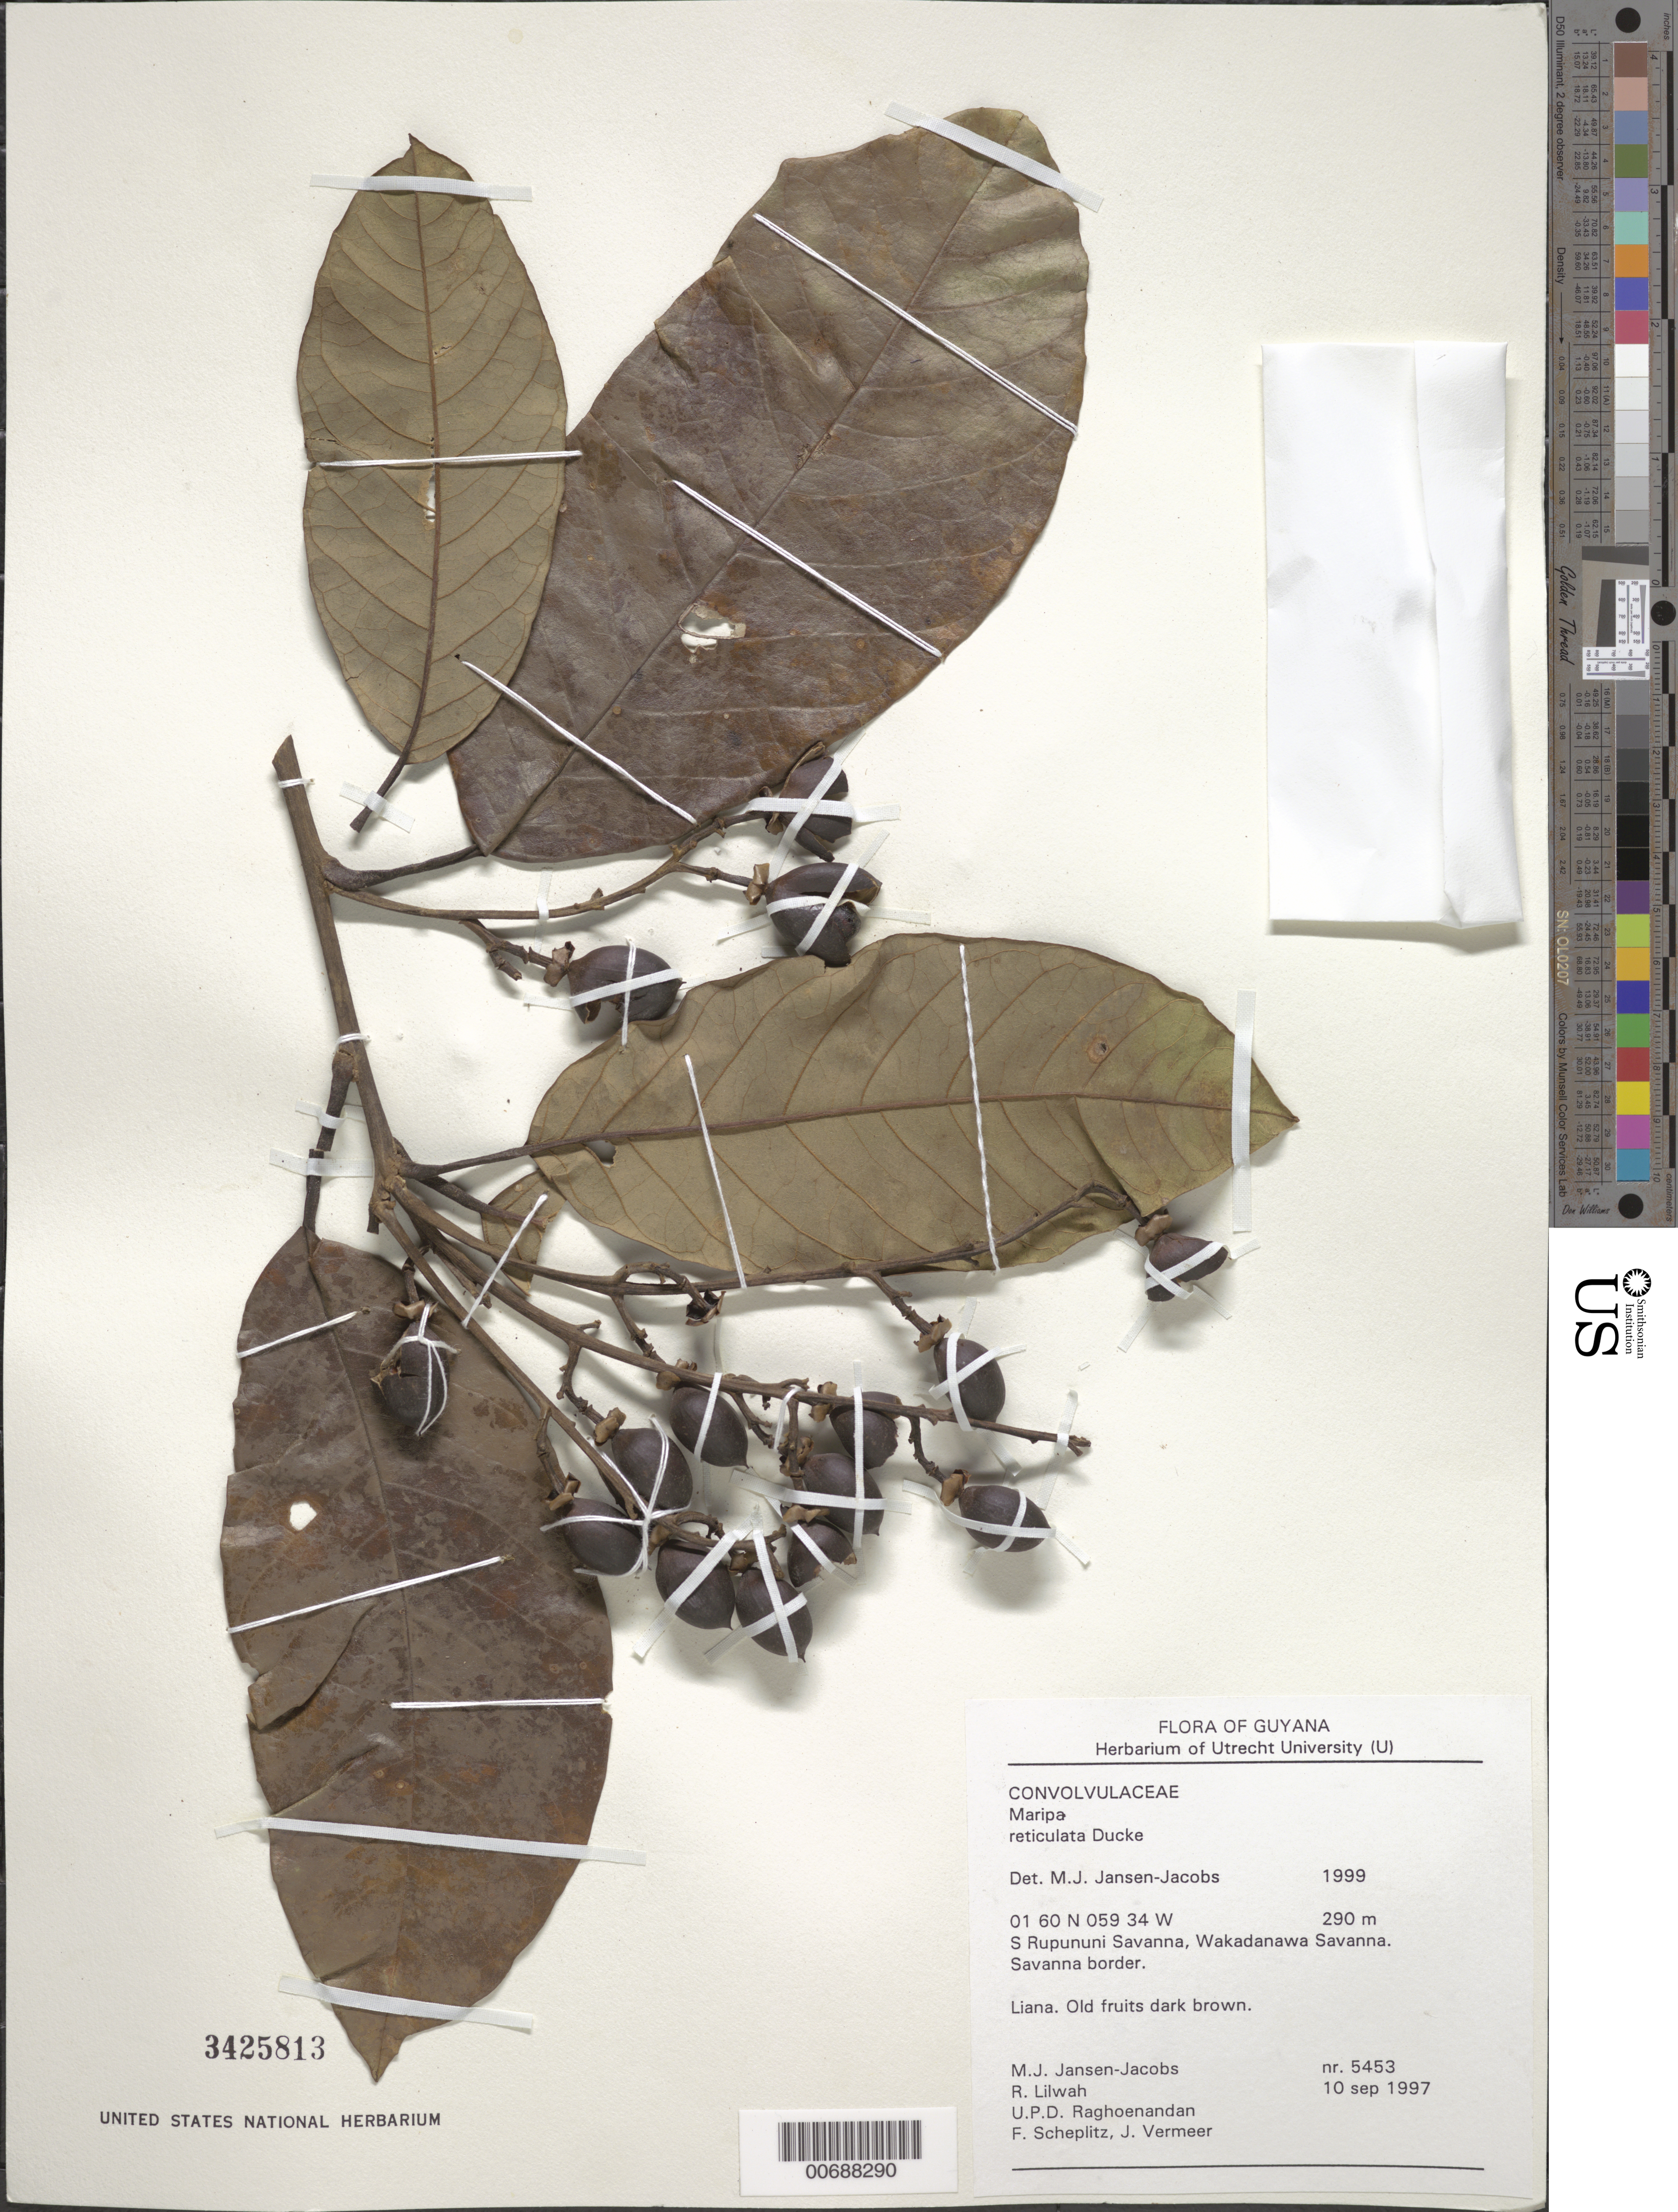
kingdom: Plantae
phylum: Tracheophyta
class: Magnoliopsida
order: Solanales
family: Convolvulaceae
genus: Maripa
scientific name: Maripa reticulata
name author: Ducke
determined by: Jansen-Jacobs, M. J., (U), Nationaal Herbarium Nederland, Utrecht University branch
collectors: M. J. Jansen-Jacobs, R. Lilwah, U. Raghoenandan, F. Scheplitz & J. Vermeer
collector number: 5453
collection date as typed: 10-Sep-97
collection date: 1997-09-10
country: Guyana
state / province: U. Takutu-U. Essequibo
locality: S. Rupununi savanna, Wakadanawa Savanna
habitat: Savanna border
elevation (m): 290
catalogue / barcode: US 3425813